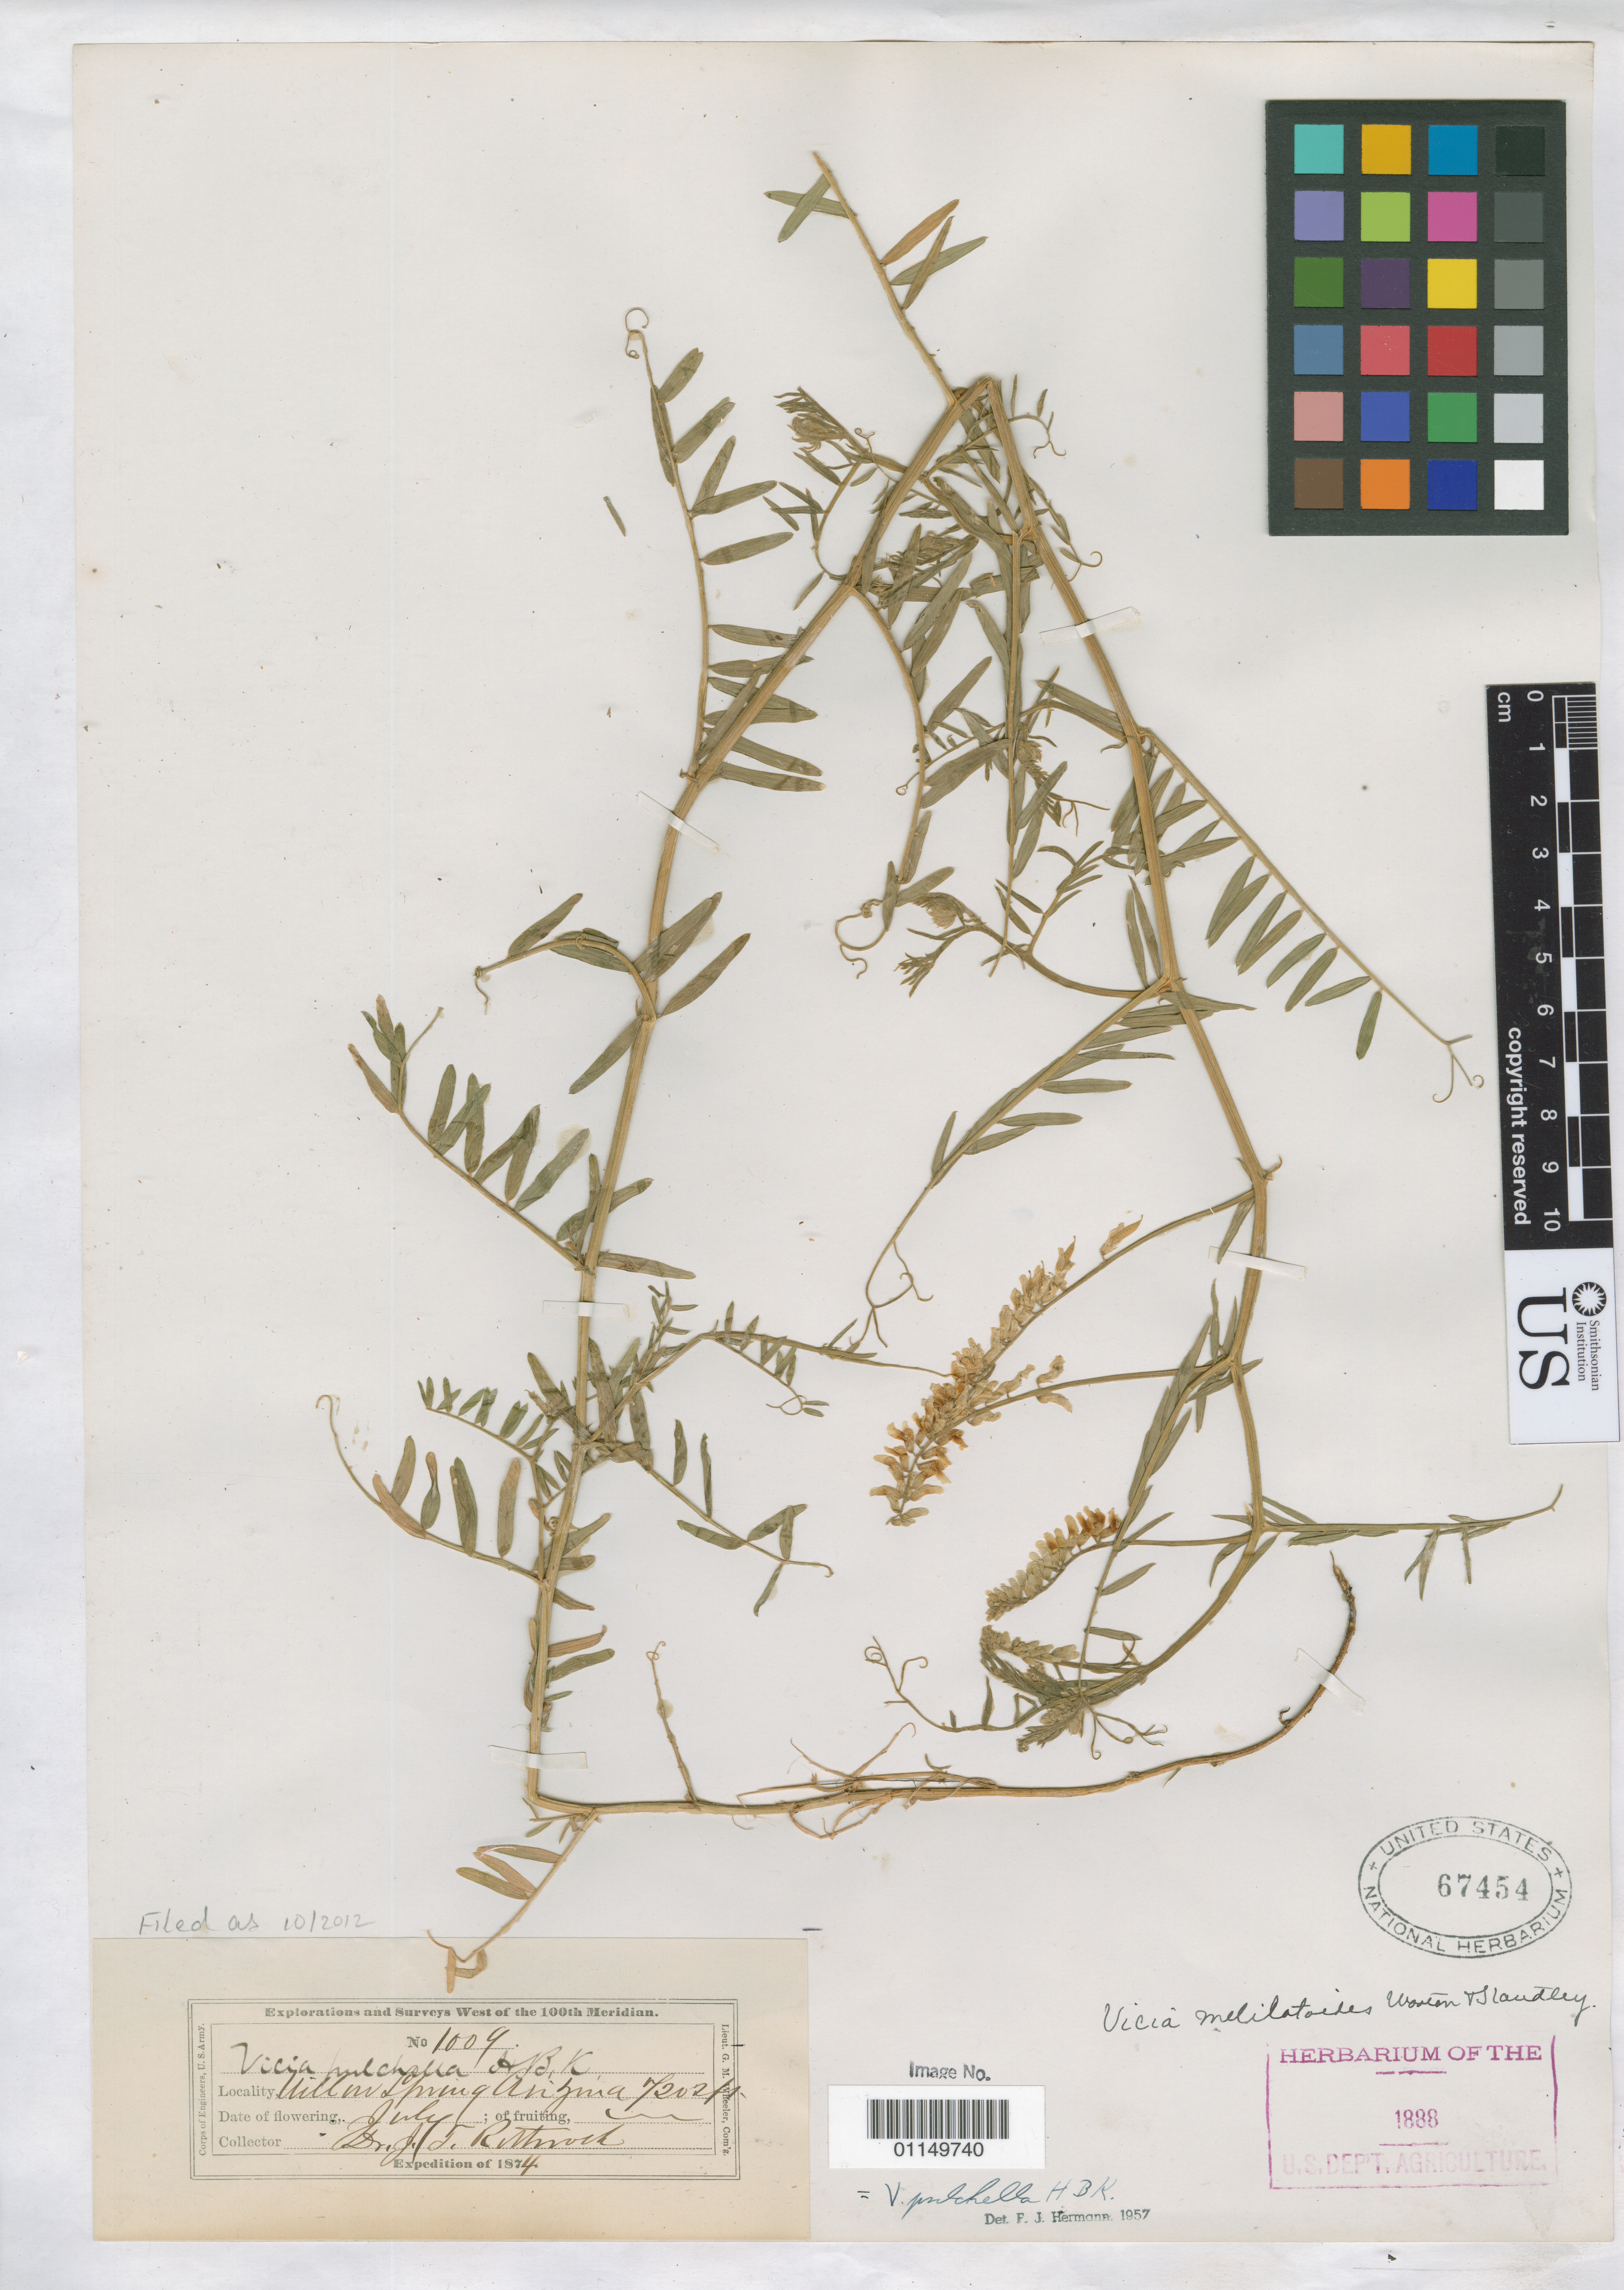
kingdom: Plantae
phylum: Tracheophyta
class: Magnoliopsida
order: Fabales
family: Fabaceae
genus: Vicia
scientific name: Vicia pulchella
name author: Kunth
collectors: J. T. Rothrock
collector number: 1009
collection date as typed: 1874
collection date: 1874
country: United States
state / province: Arizona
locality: Willow Spring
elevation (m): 2195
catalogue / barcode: US 67454